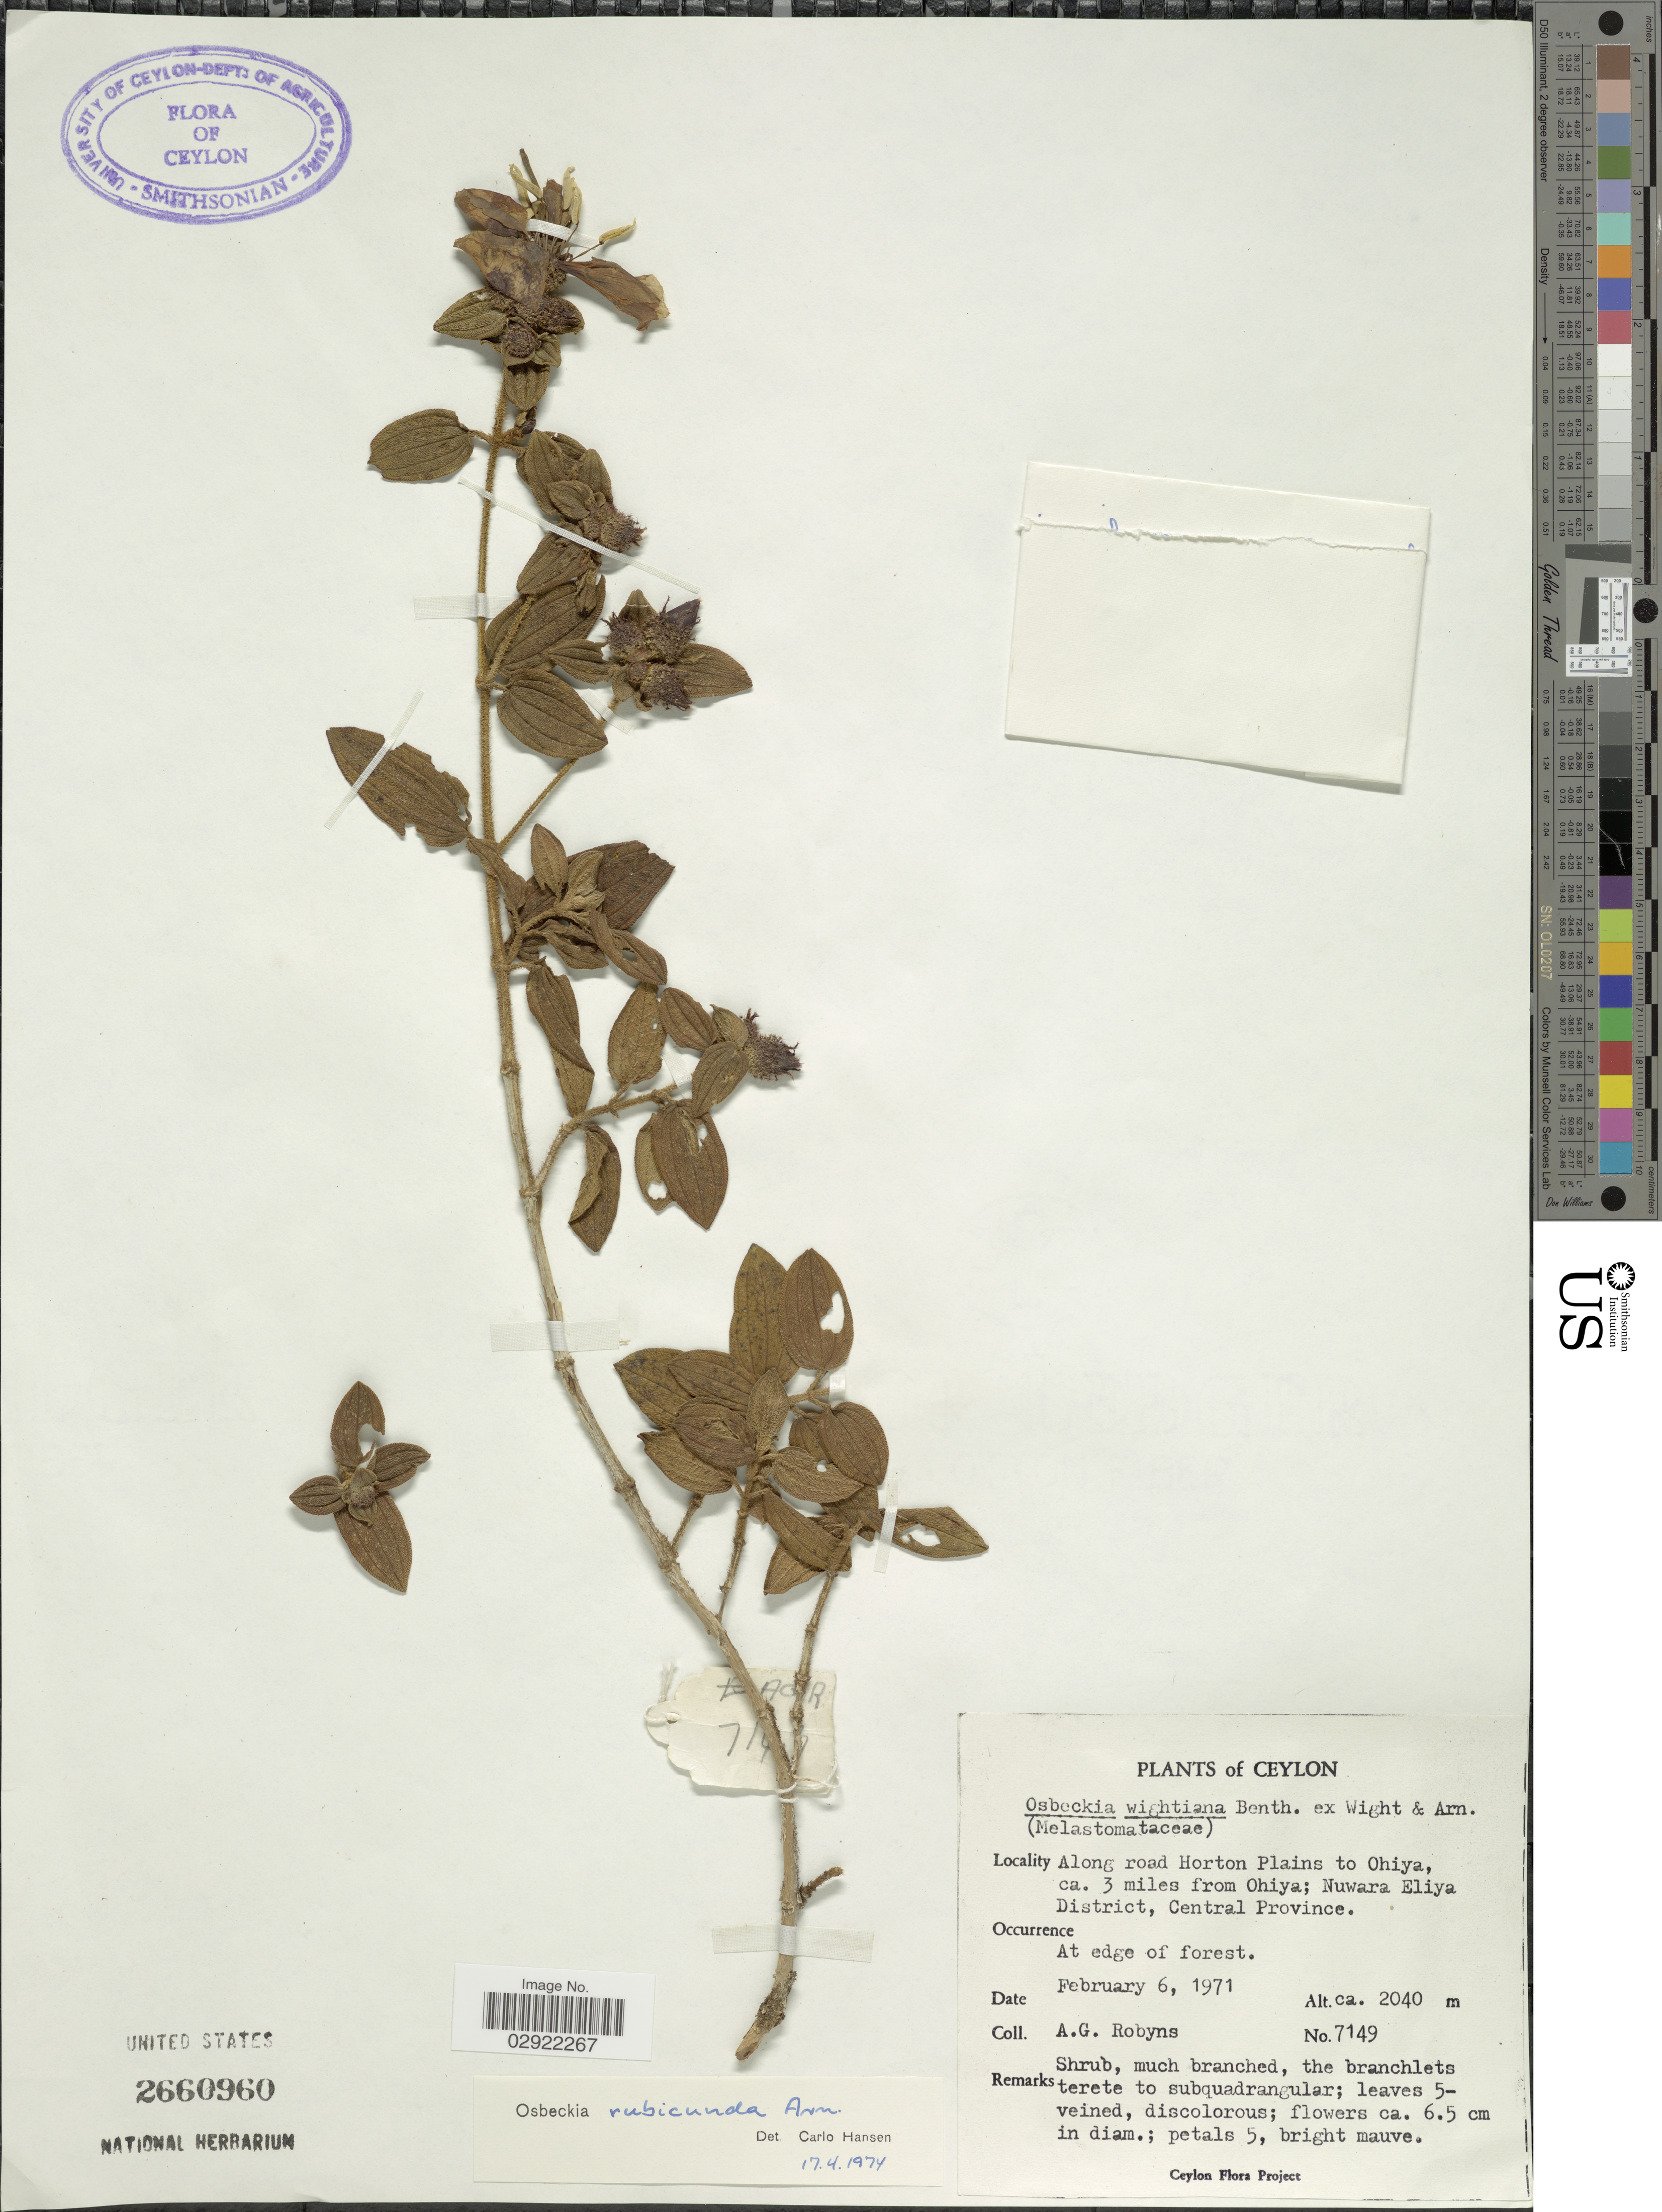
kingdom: Plantae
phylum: Tracheophyta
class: Magnoliopsida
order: Myrtales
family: Melastomataceae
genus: Osbeckia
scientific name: Osbeckia rubicunda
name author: Arn.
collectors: A. G. Robyns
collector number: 7149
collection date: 1971-02-06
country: Sri Lanka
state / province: Central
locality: Ceylon. Along road Horton Plains to Ohiya, ca. 3 miles from Ohiya; Nuwara Eliya District.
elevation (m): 2040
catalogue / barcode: US 2660960